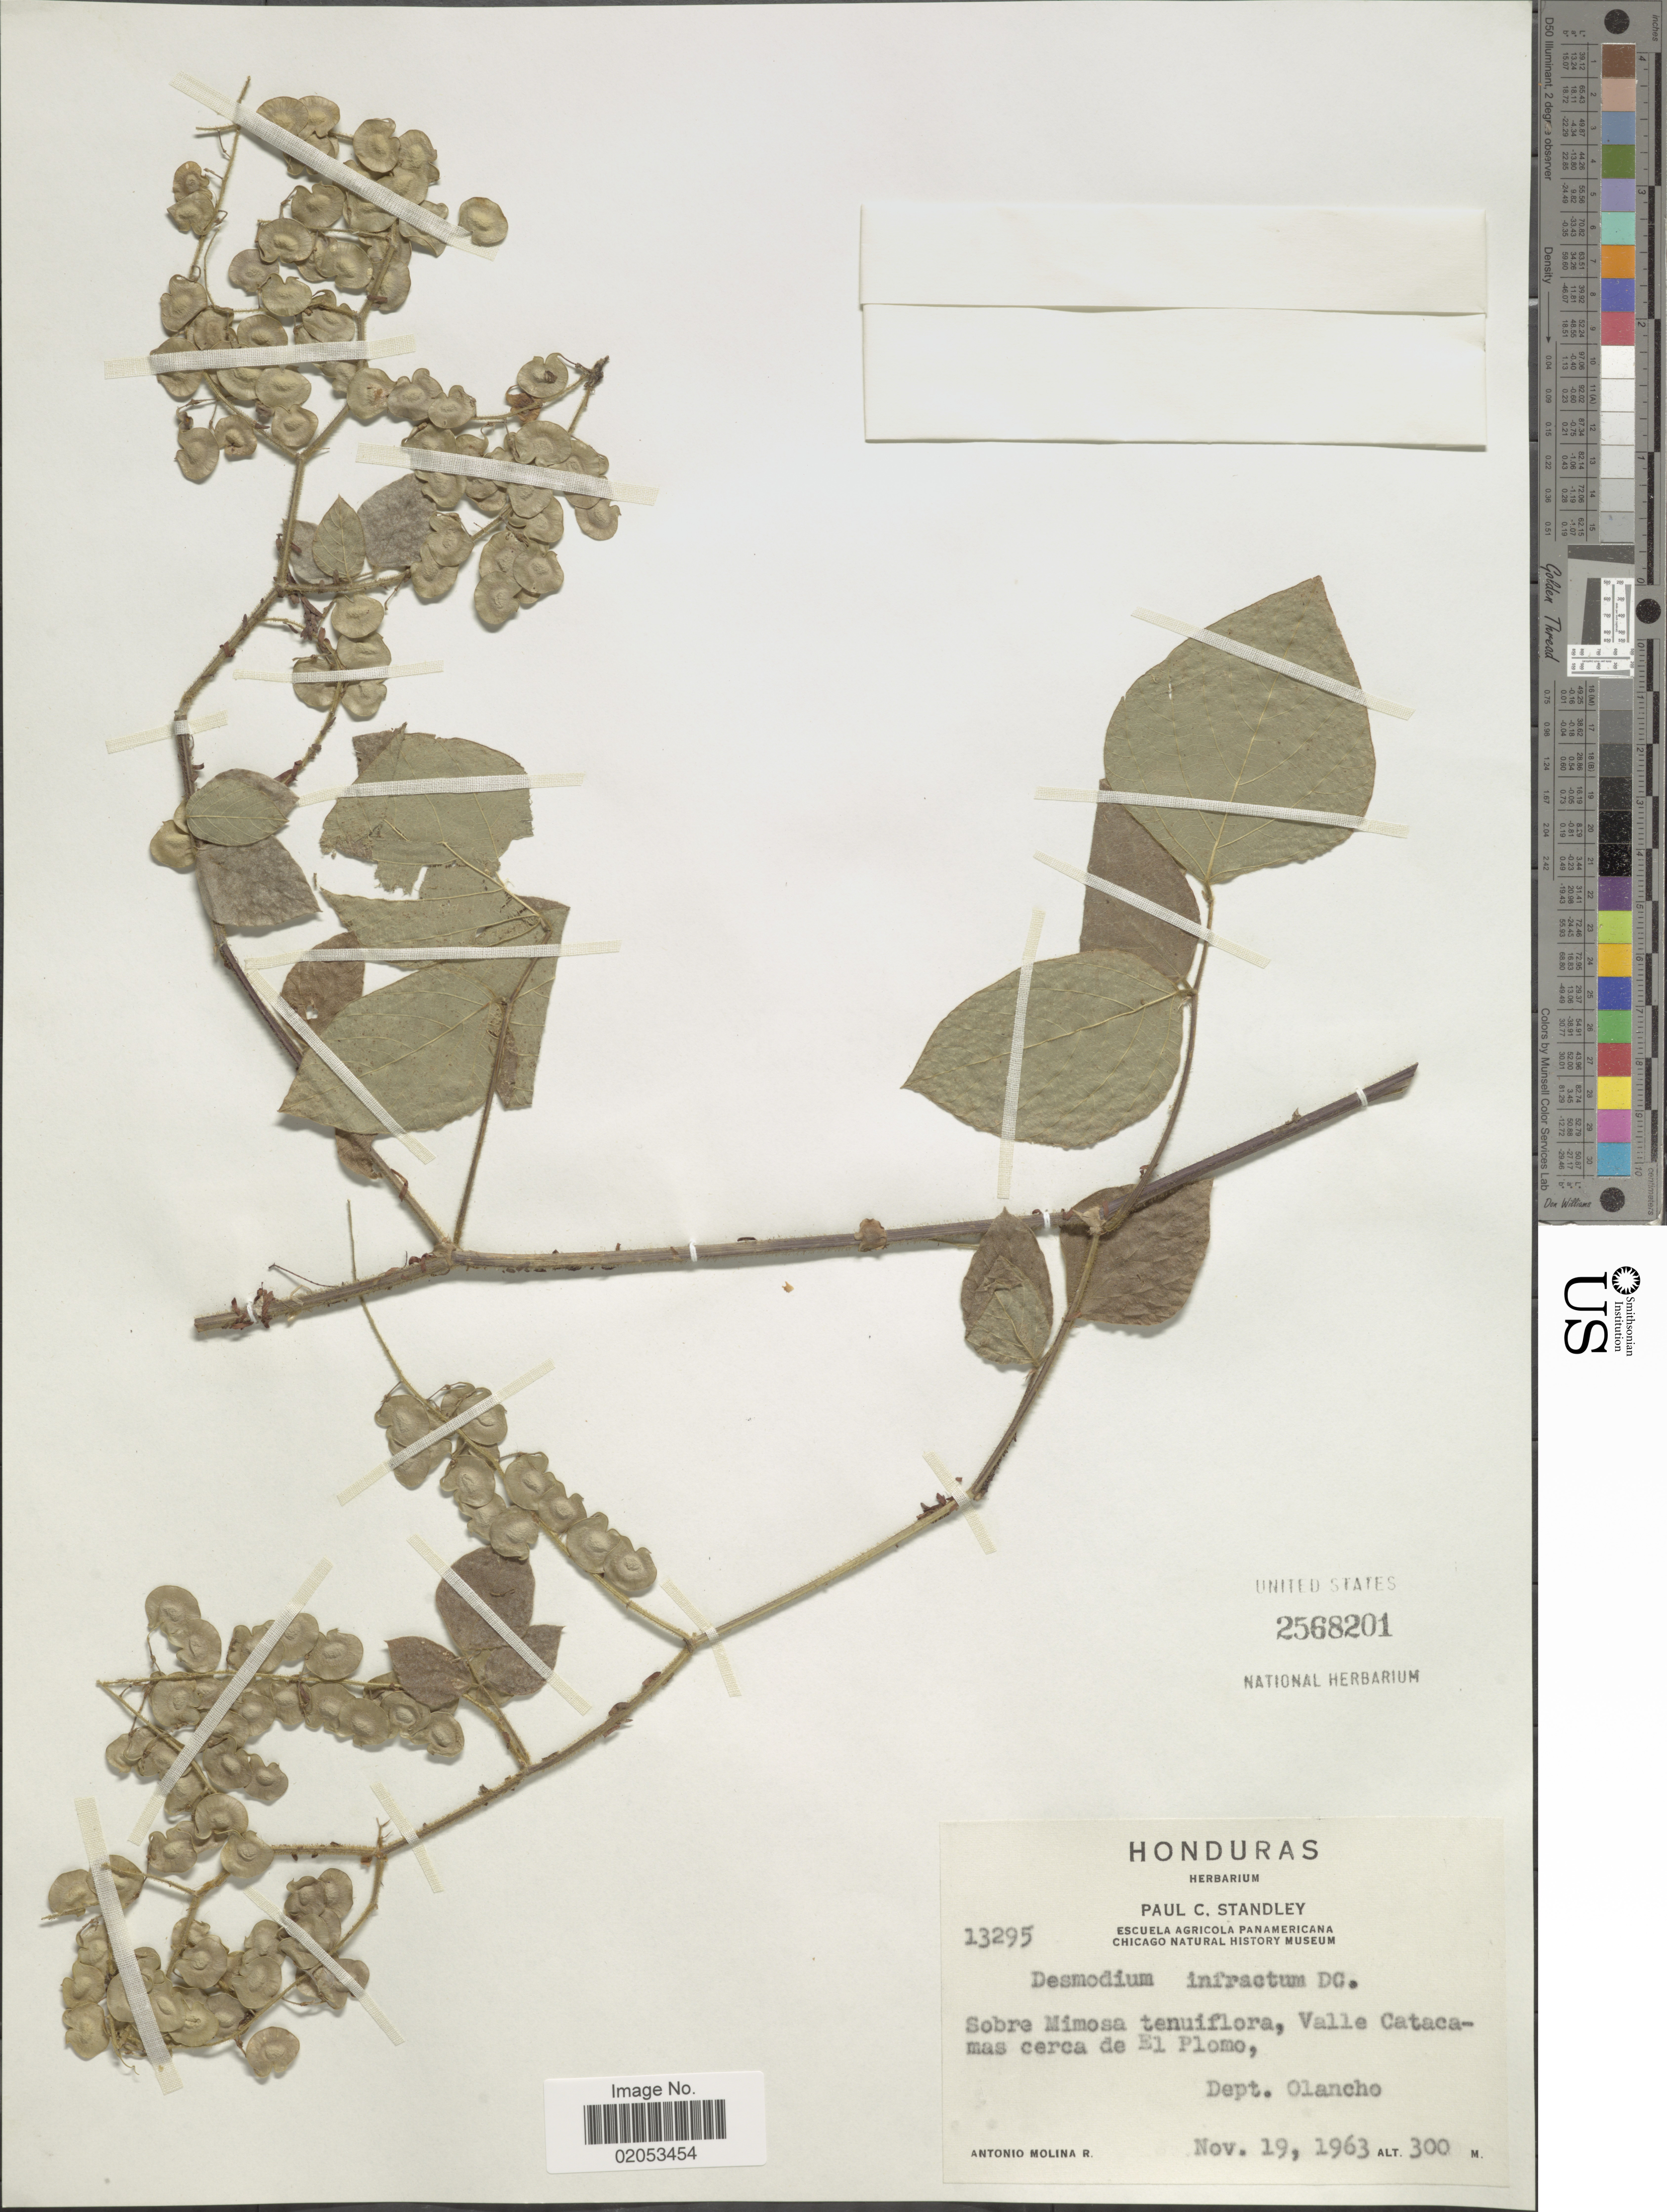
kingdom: Plantae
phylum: Tracheophyta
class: Magnoliopsida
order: Fabales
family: Fabaceae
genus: Desmodium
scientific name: Desmodium infractum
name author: DC.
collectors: A. Molina R.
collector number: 13295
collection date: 1963-11-19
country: Honduras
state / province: Olancho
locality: Sobre Mimosa tenuiflora, Valle Catacamas cerca de El Plomo, Dept. Olancho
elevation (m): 300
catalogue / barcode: US 2568201